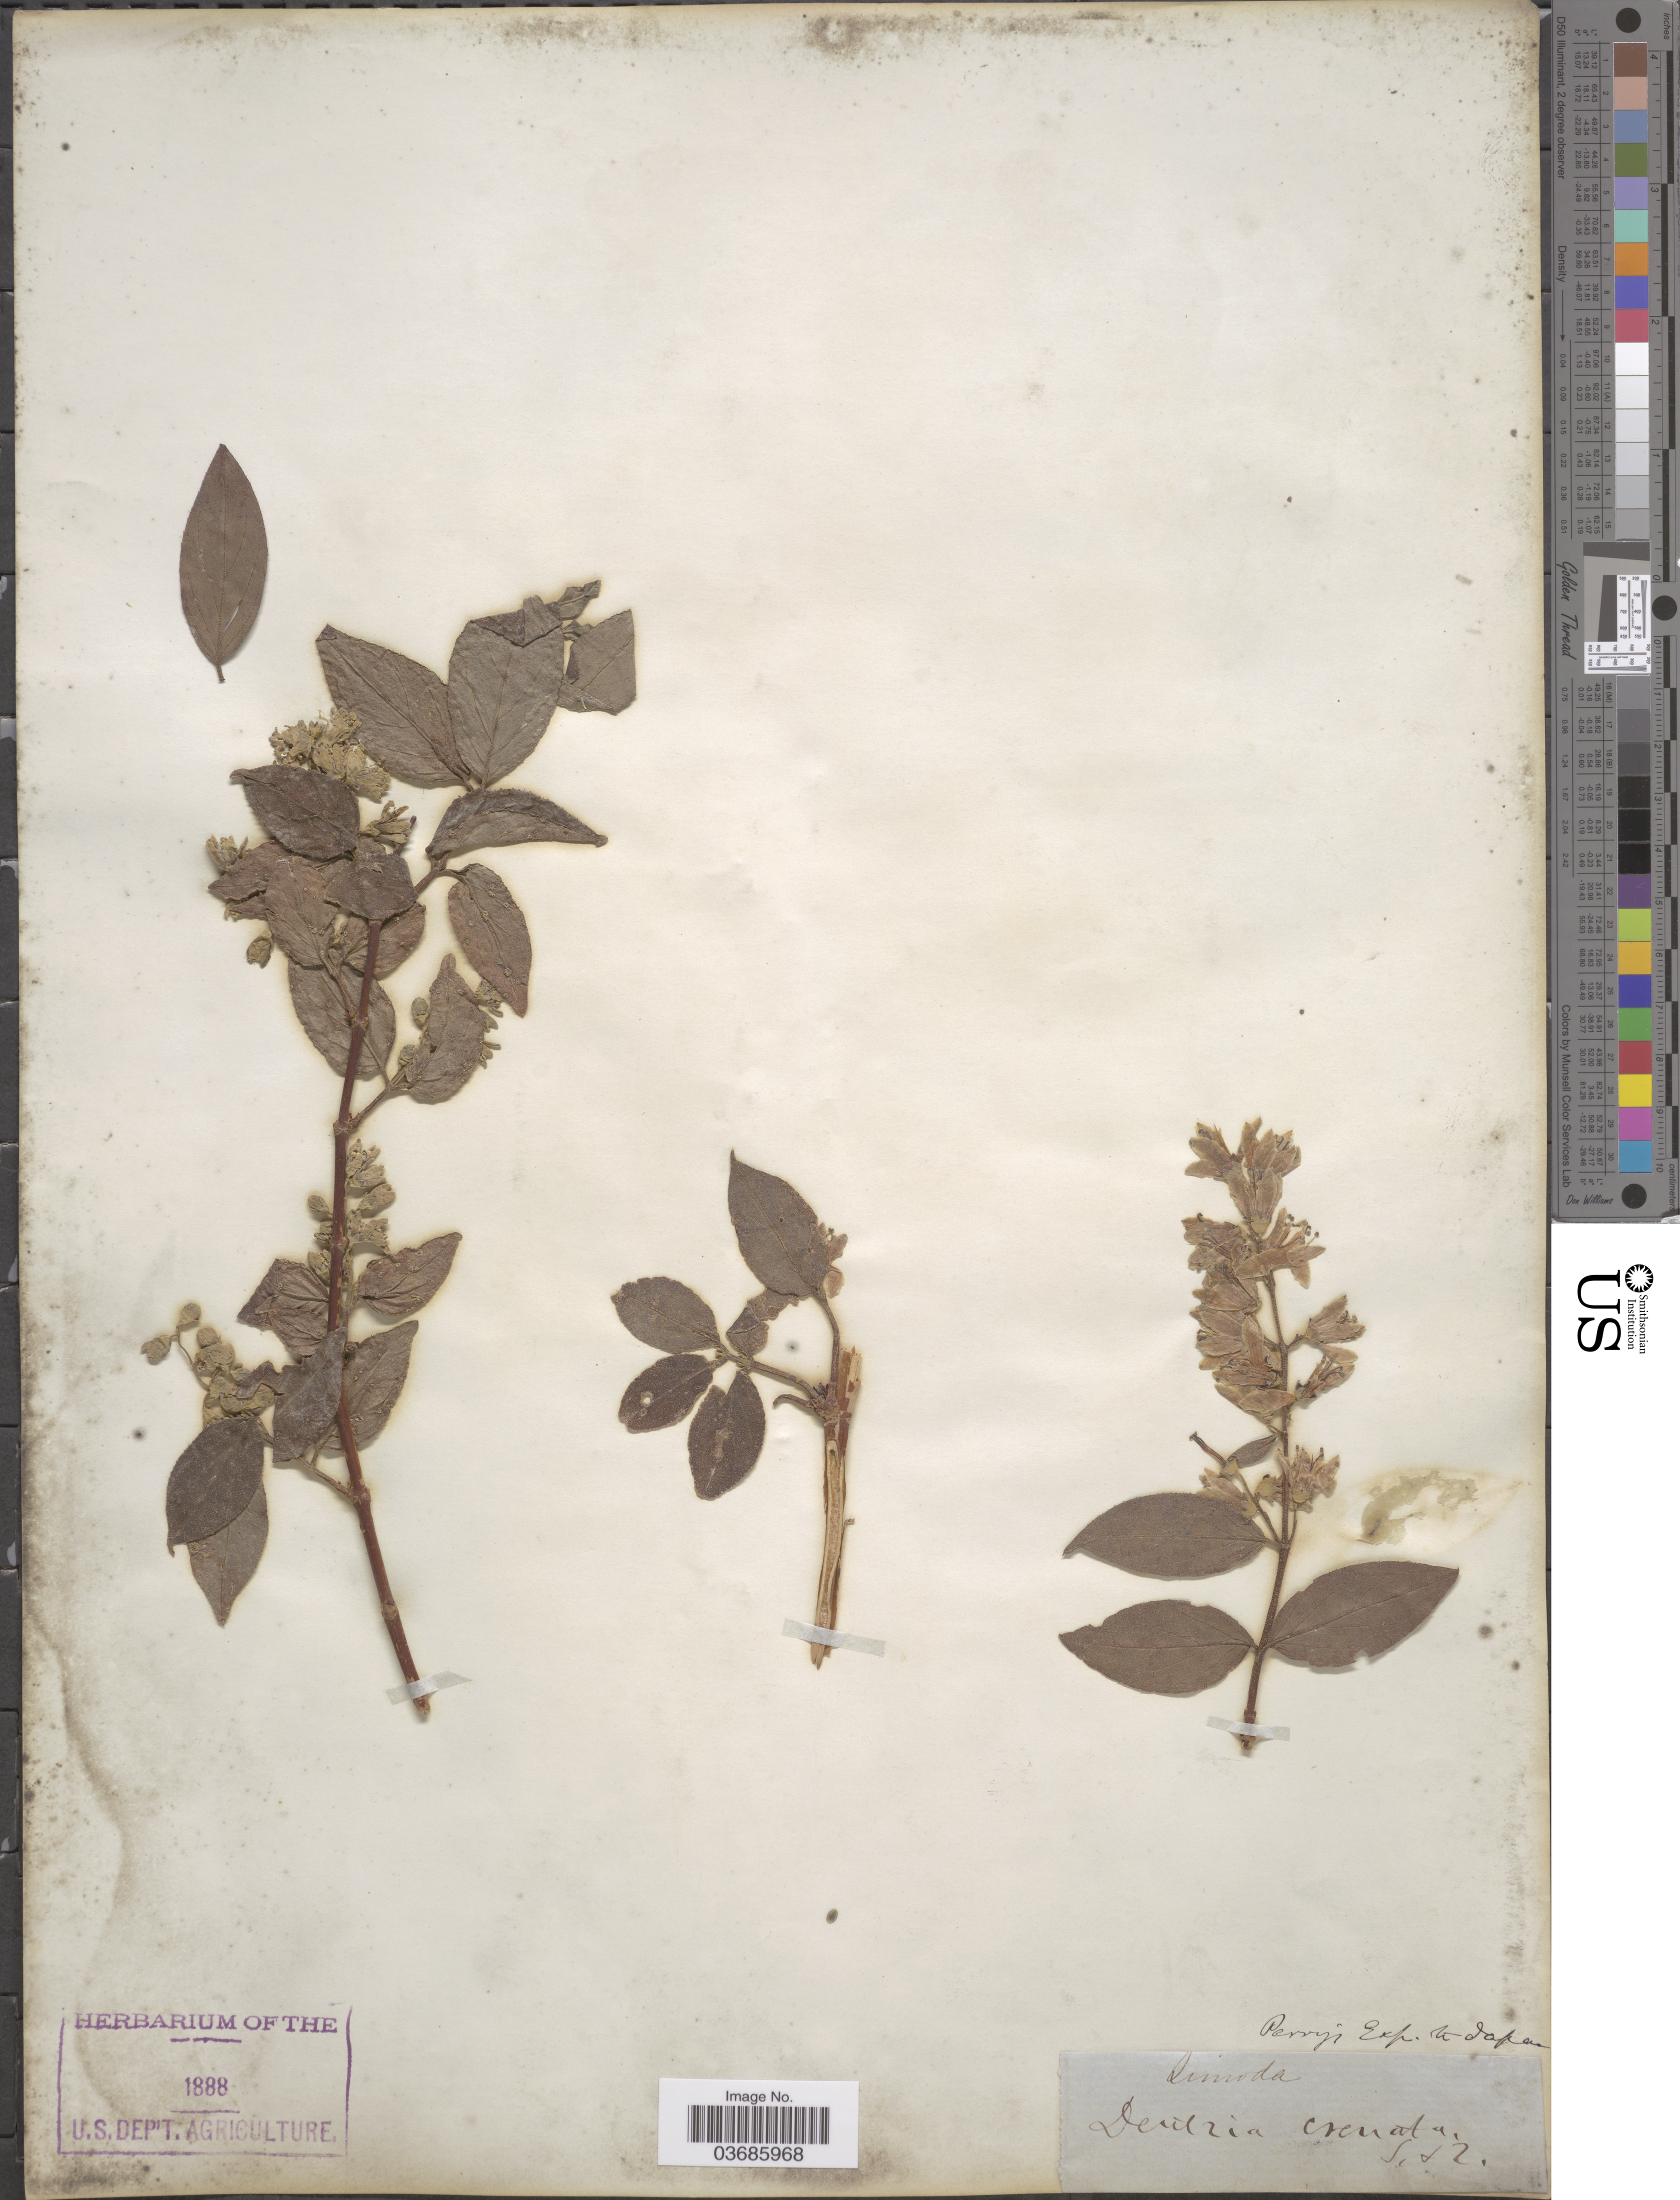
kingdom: Plantae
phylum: Tracheophyta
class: Magnoliopsida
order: Cornales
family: Hydrangeaceae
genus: Deutzia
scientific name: Deutzia scabra var. crenata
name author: Maxim.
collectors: Perry Exped.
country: Japan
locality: Simoda.